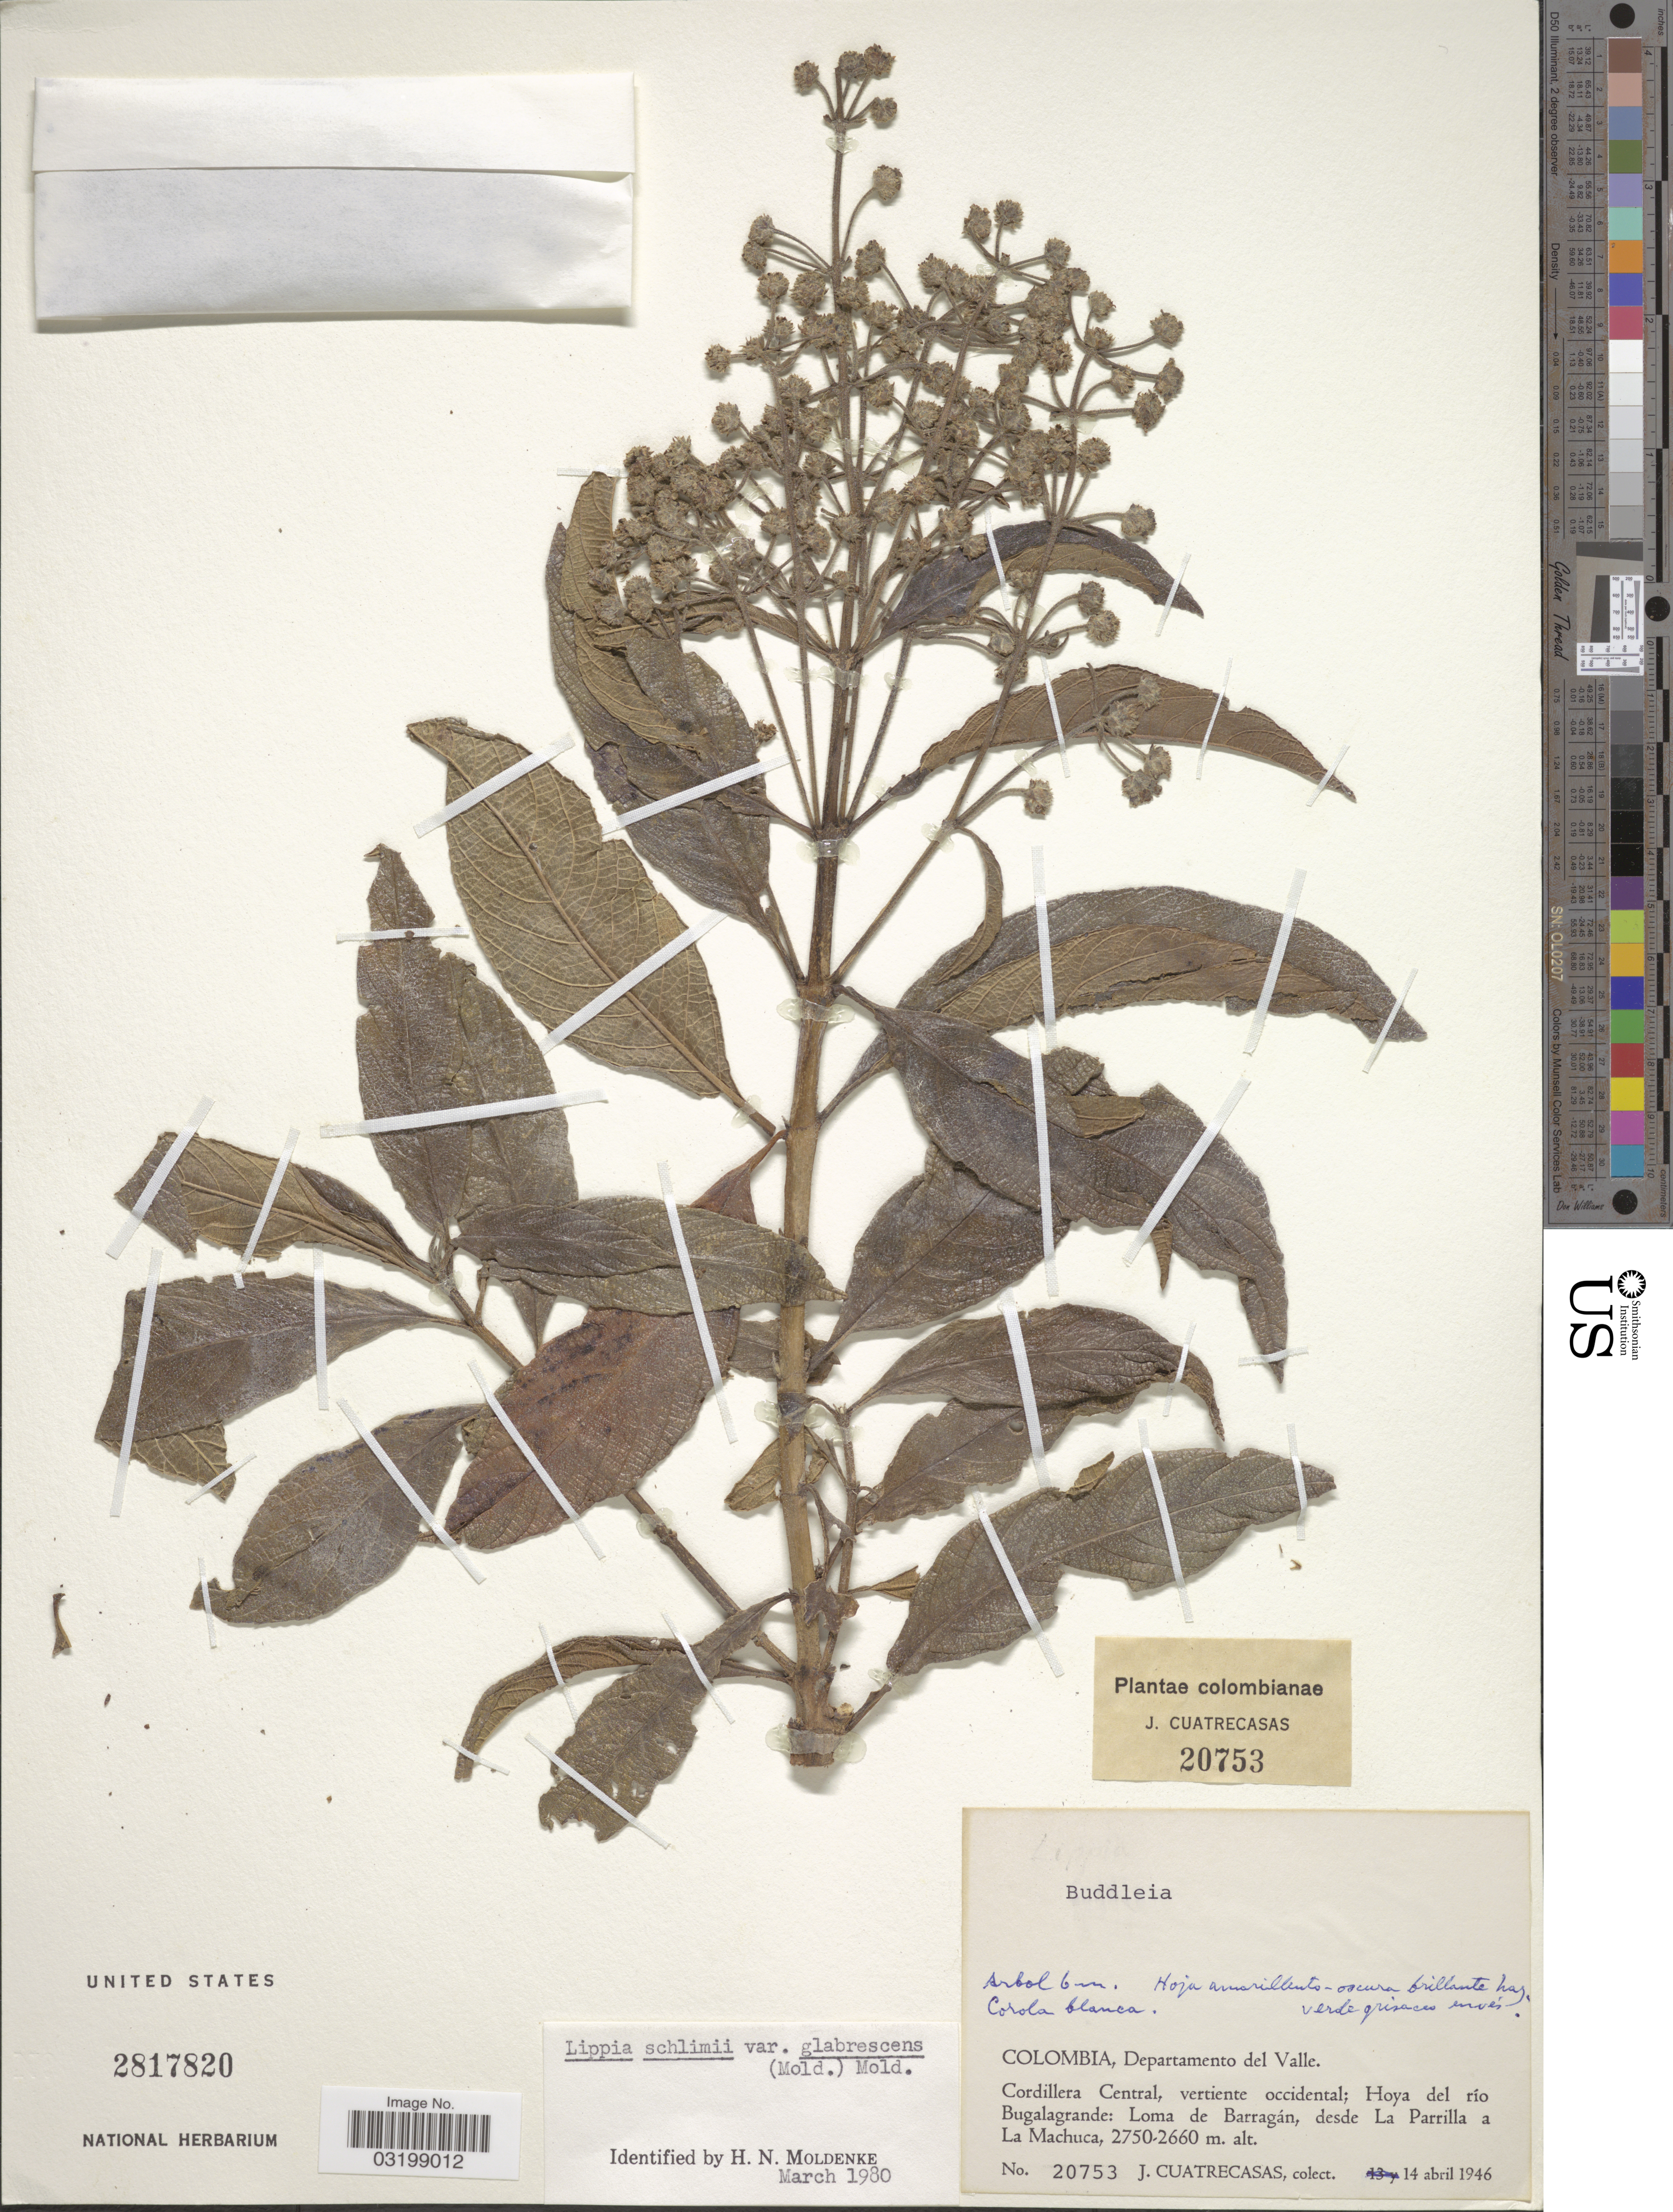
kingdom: Plantae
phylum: Tracheophyta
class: Magnoliopsida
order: Lamiales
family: Verbenaceae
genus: Lippia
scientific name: Lippia hirsuta var. glabrescens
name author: Moldenke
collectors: J. Cuatrecasas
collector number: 20753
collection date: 1946-04-14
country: Colombia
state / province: Valle del Cauca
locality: Departamento del Valle. Cordillera Central, vertiente occidental; Hoya del río Bugalagrande: Loma de Barragán, desde La Parrilla a La Machuca.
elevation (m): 2660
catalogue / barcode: US 2817820